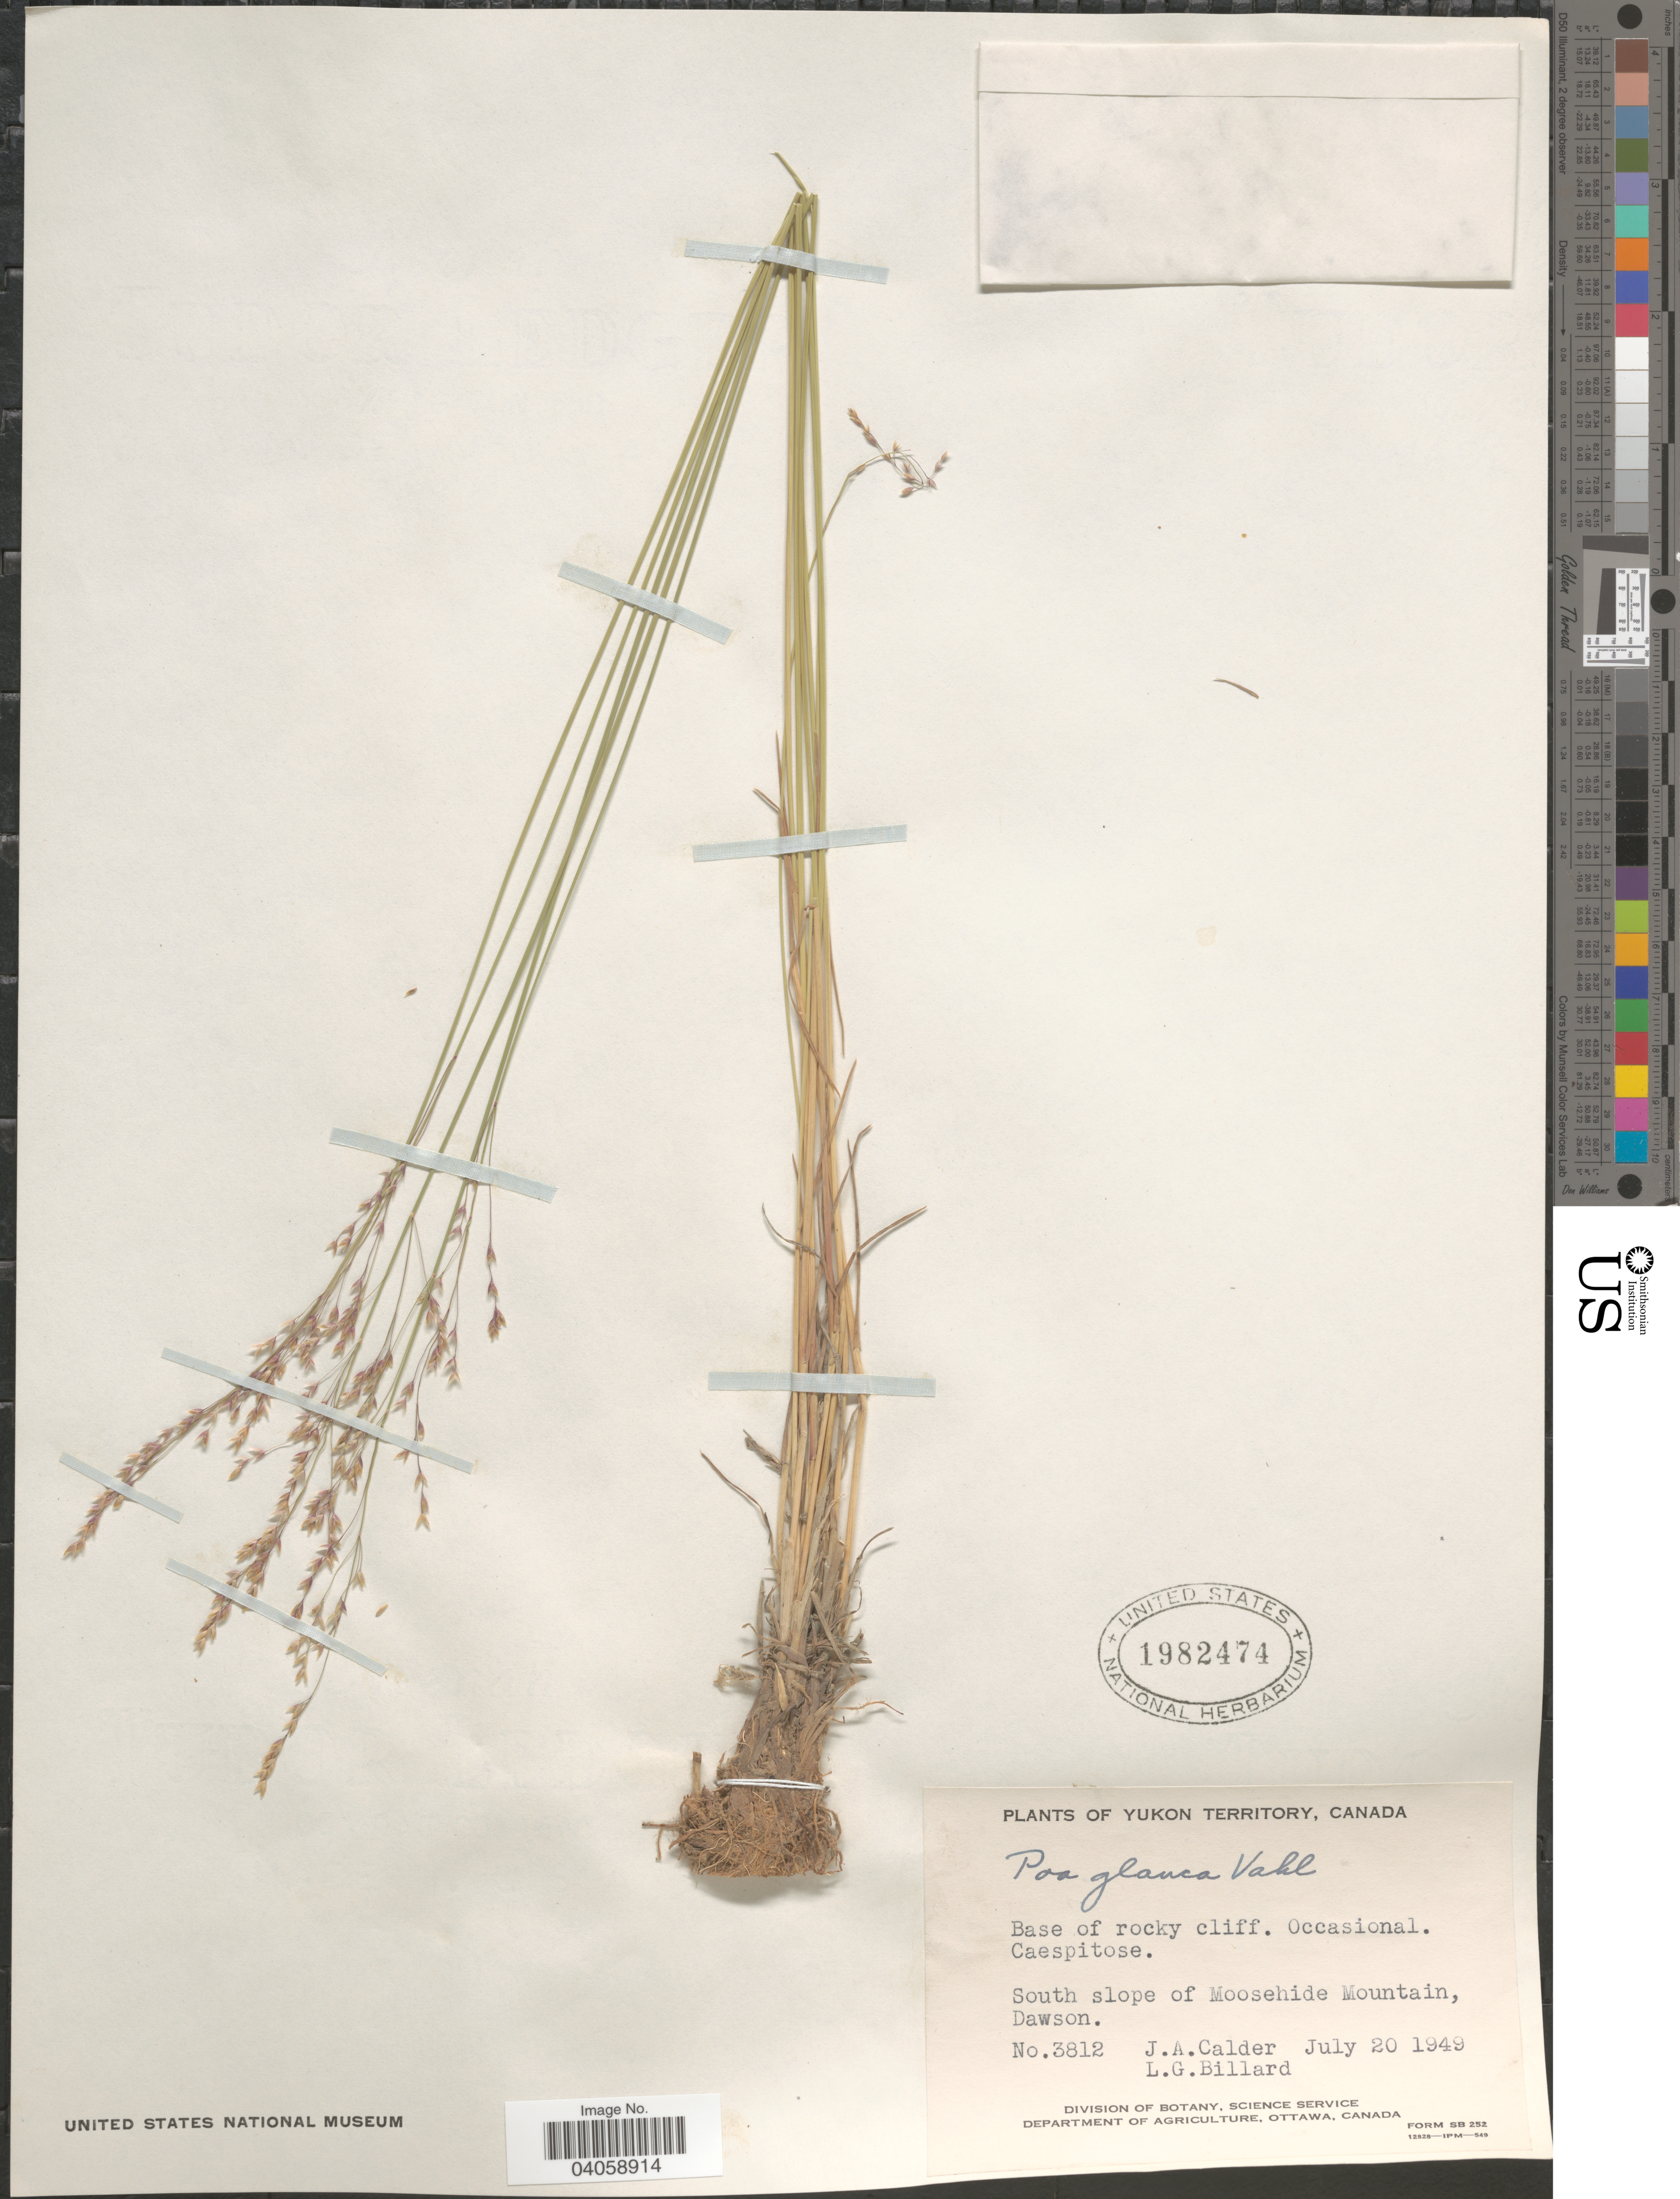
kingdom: Plantae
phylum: Tracheophyta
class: Liliopsida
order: Poales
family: Poaceae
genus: Poa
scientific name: Poa glauca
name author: Vahl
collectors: J. A. Calder & L. Billard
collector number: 3812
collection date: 1949-07-20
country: Canada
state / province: Yukon Territory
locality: South slope of Moosehide Mountain, Dawson.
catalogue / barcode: US 1982474